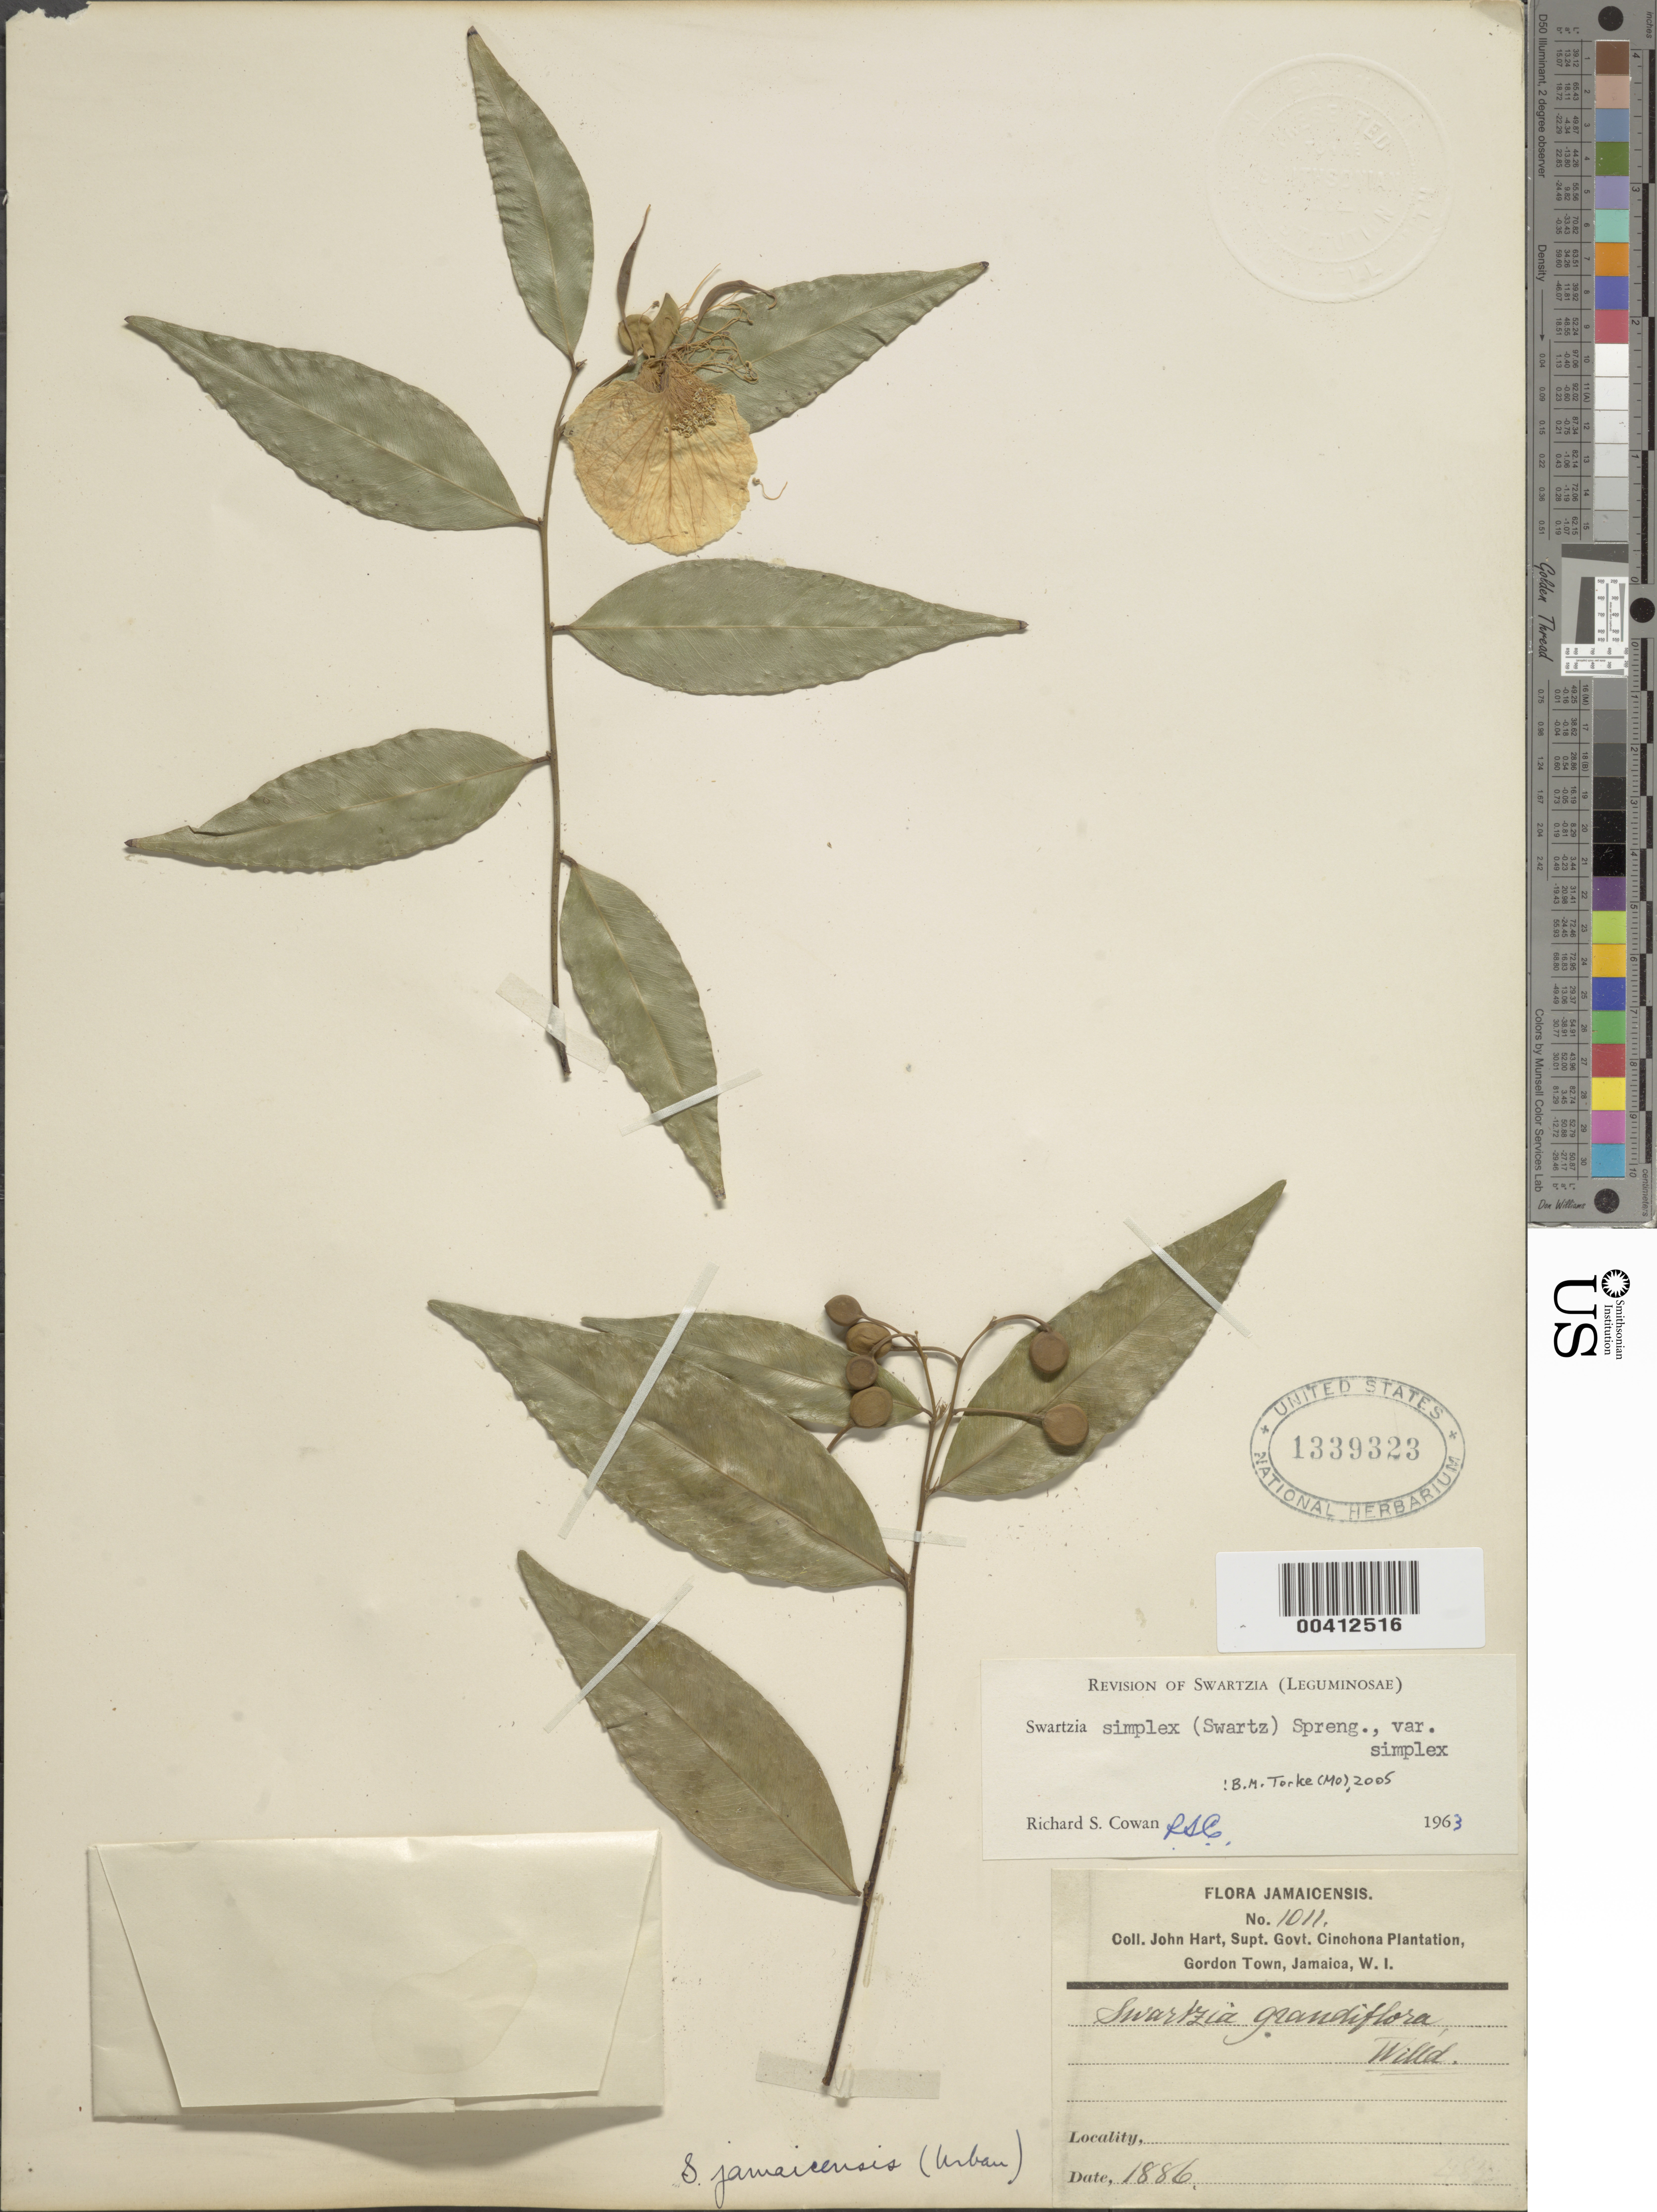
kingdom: Plantae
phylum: Tracheophyta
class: Magnoliopsida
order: Fabales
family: Fabaceae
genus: Swartzia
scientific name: Swartzia simplex var. simplex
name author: (Sw.) Spreng.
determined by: Cowan, R. S.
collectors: J. H. Hart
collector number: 1011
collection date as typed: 1886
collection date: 1886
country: Jamaica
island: Greater Antilles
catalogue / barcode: US 1339323